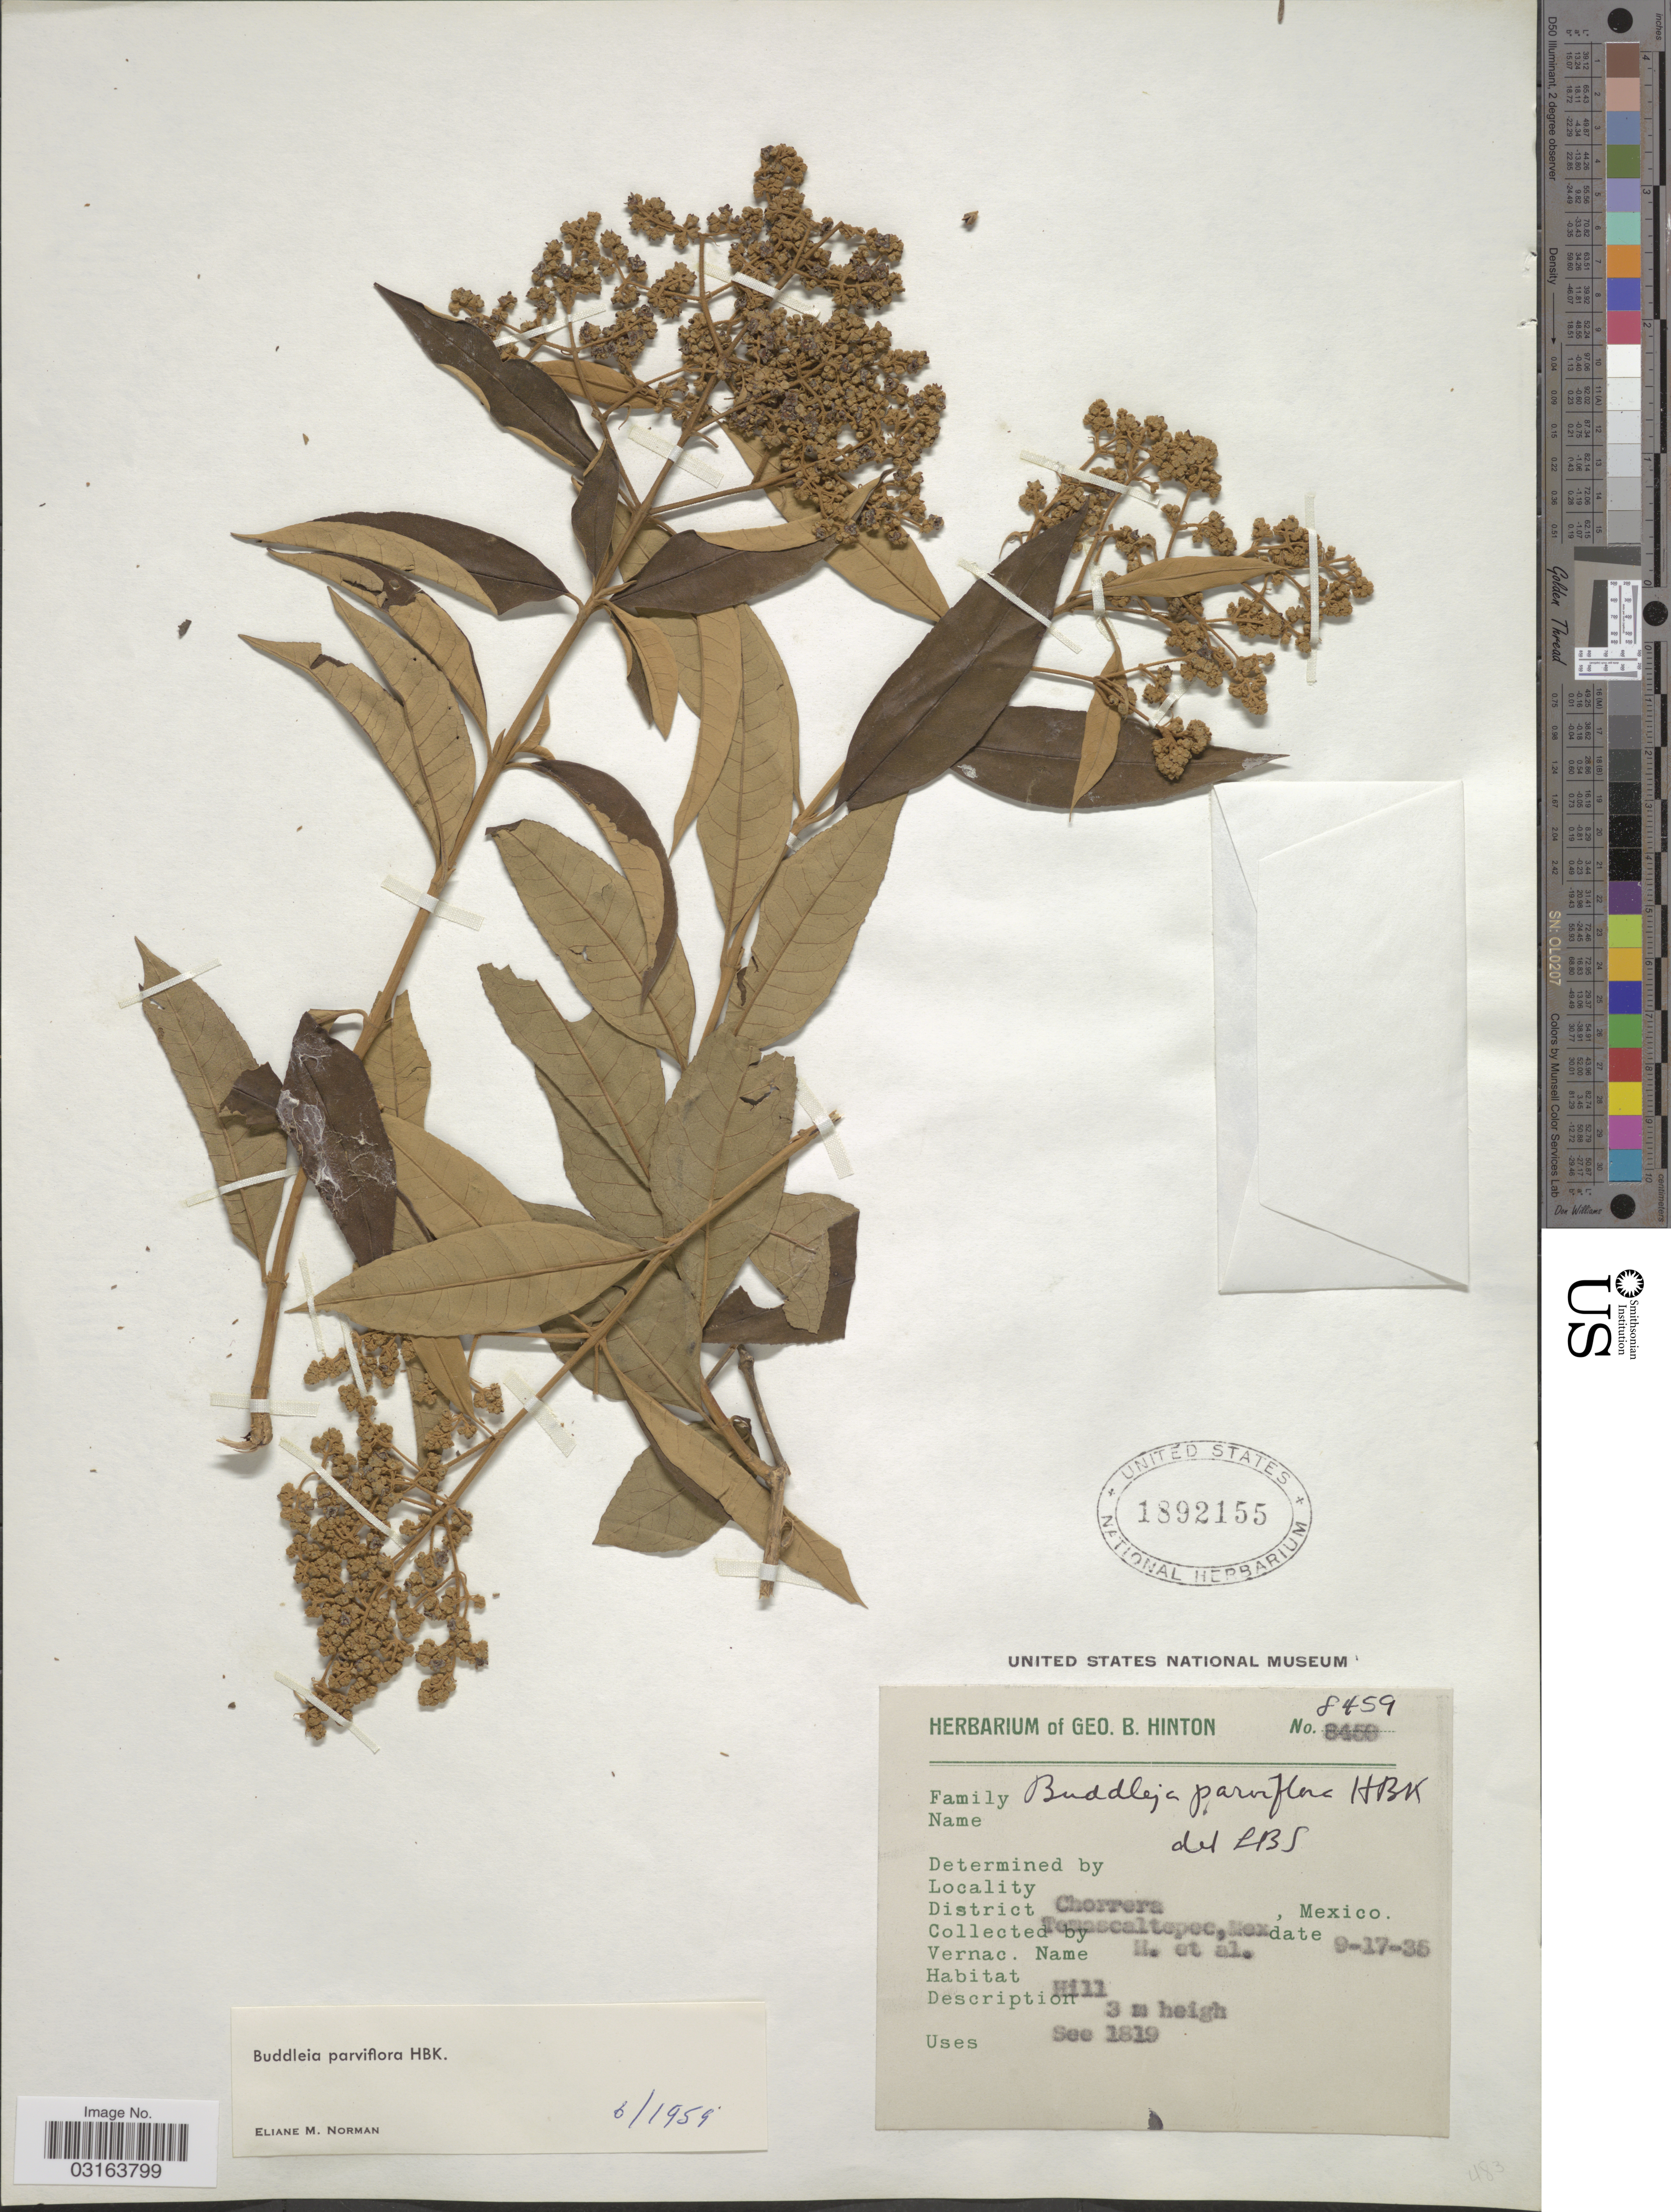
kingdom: Plantae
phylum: Tracheophyta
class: Magnoliopsida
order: Lamiales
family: Scrophulariaceae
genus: Buddleja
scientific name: Buddleja parviflora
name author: Kunth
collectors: G. B. Hinton & et al.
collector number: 8459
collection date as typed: Transcribed d/m/y: 17/9/35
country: Mexico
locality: Chorrera. District Temascaltepec.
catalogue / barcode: US 1892155